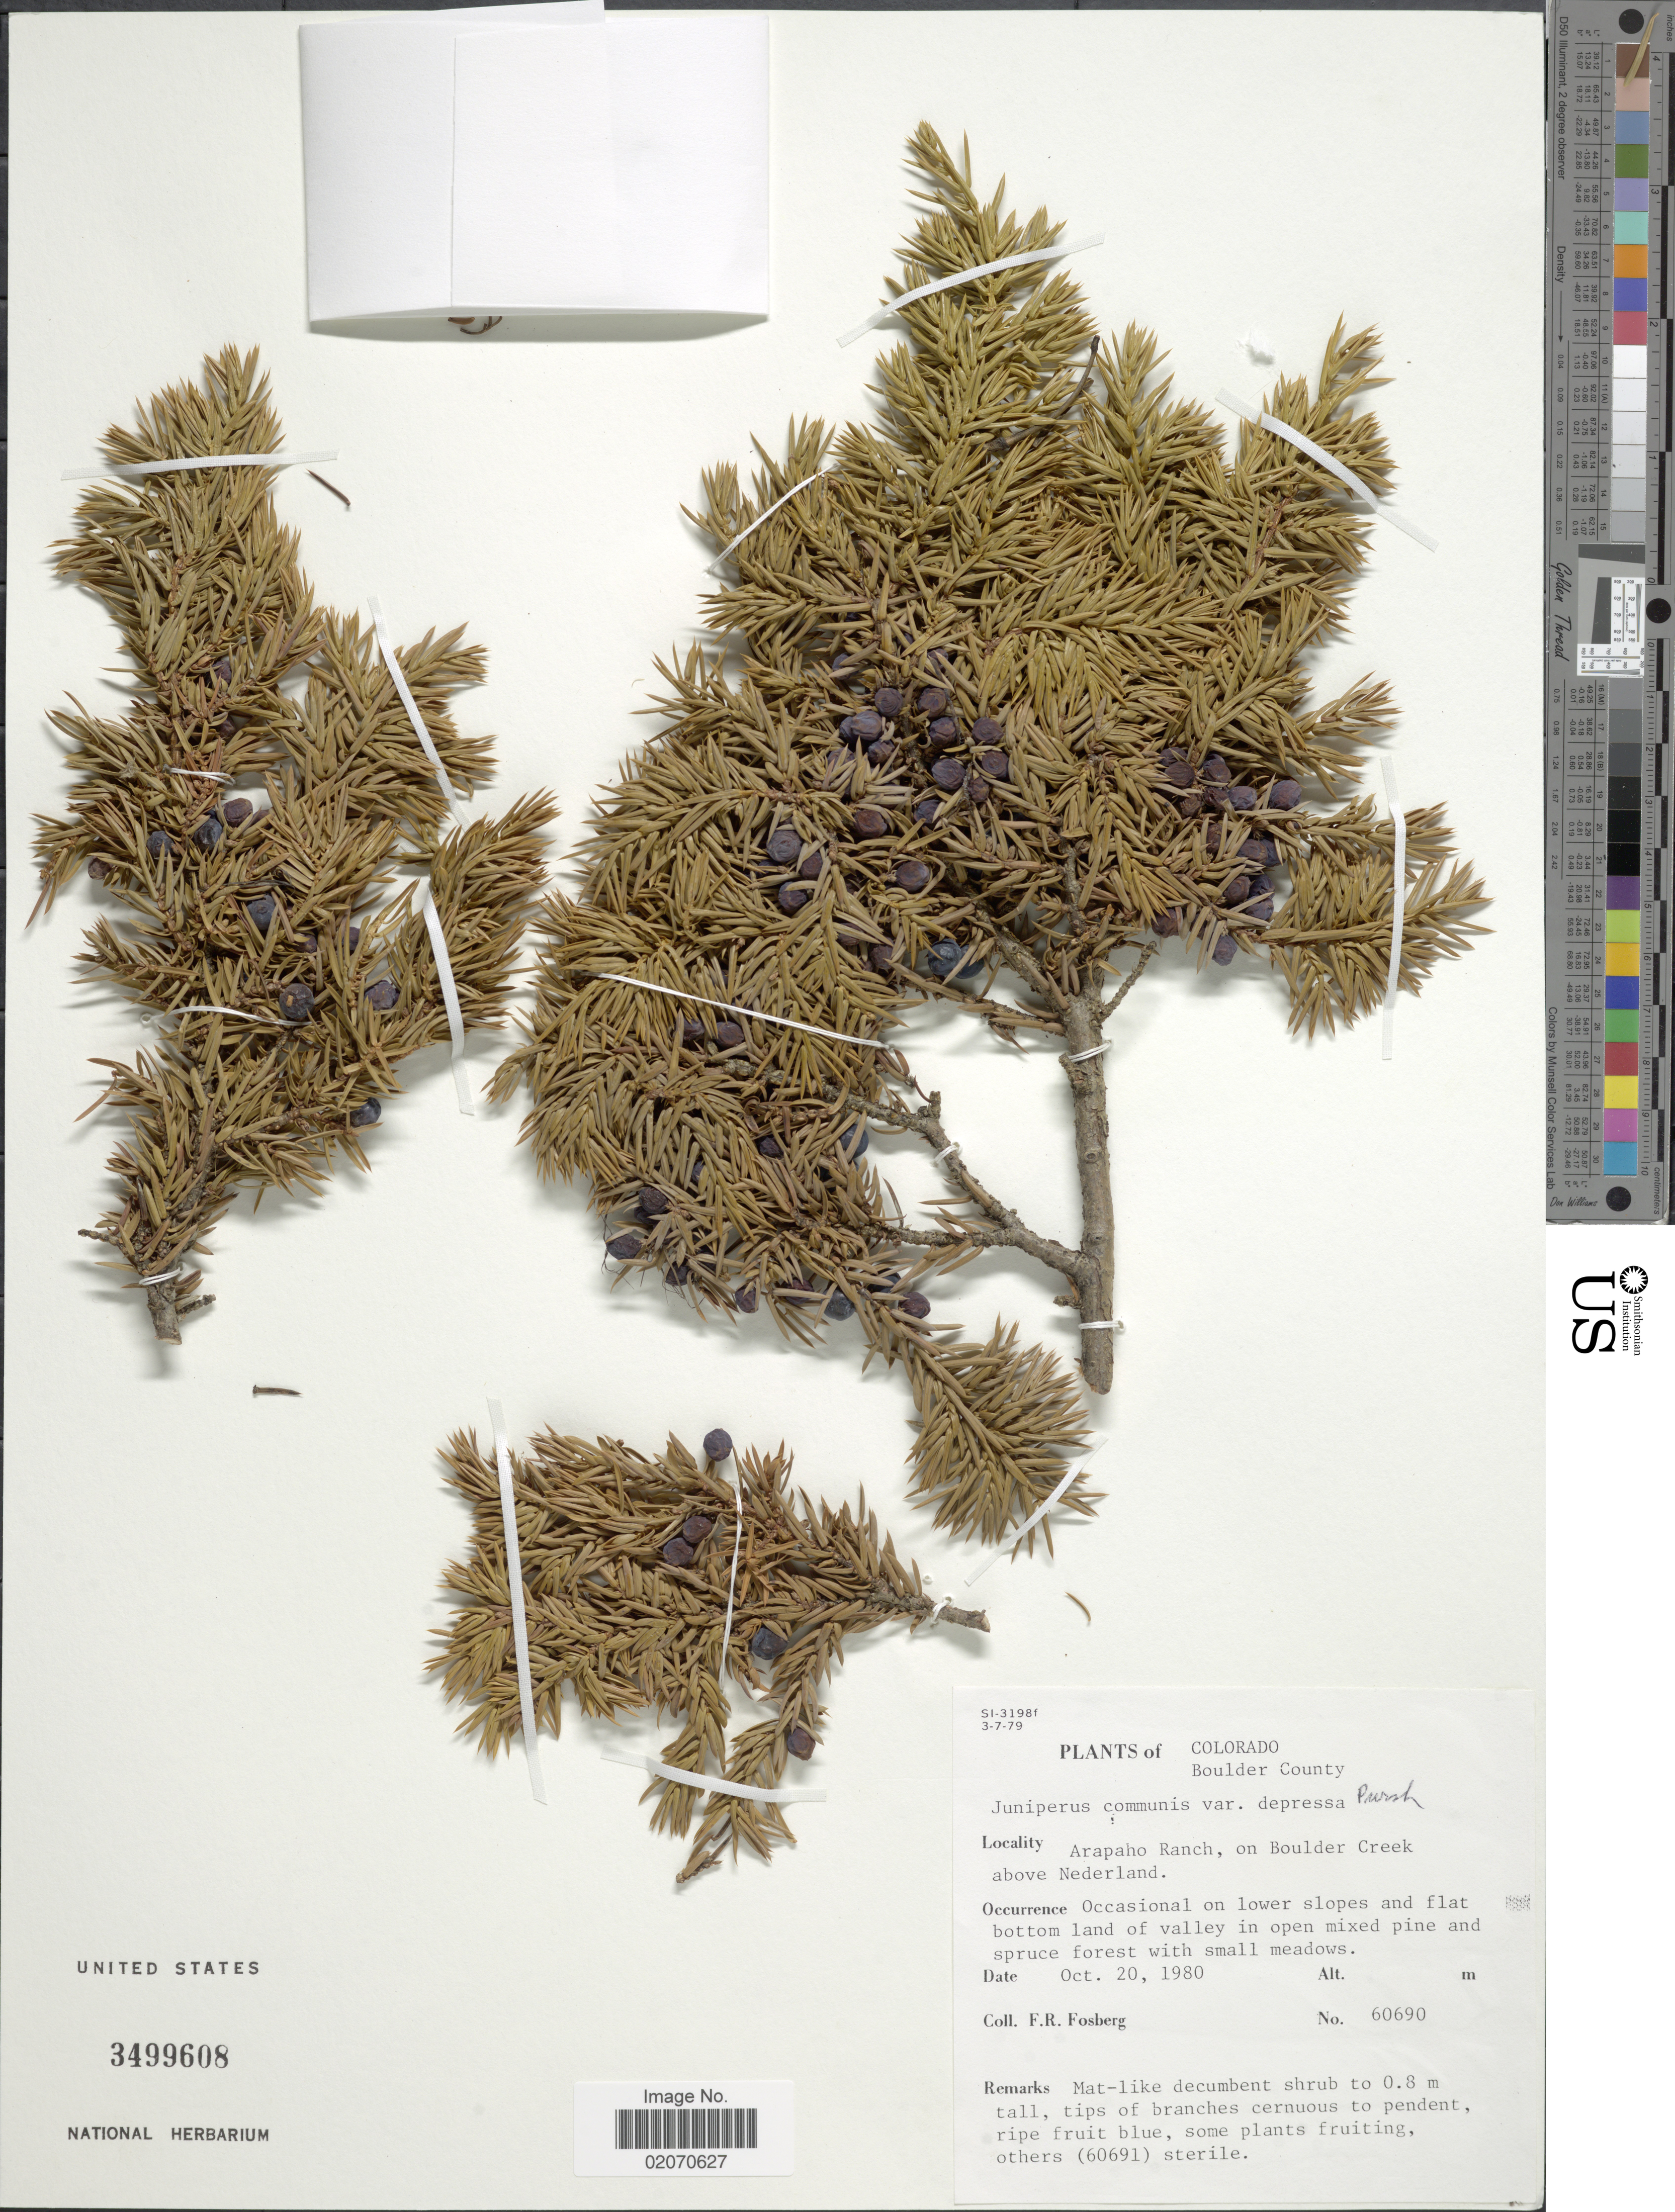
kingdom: Plantae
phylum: Tracheophyta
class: Pinopsida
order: Pinales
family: Cupressaceae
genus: Juniperus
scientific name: Juniperus communis var. depressa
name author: Pursh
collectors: F. R. Fosberg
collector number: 60690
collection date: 1980-10-20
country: United States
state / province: Colorado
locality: Arapaho Ranch, on Boulder Creek above Nederland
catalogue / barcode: US 3499608